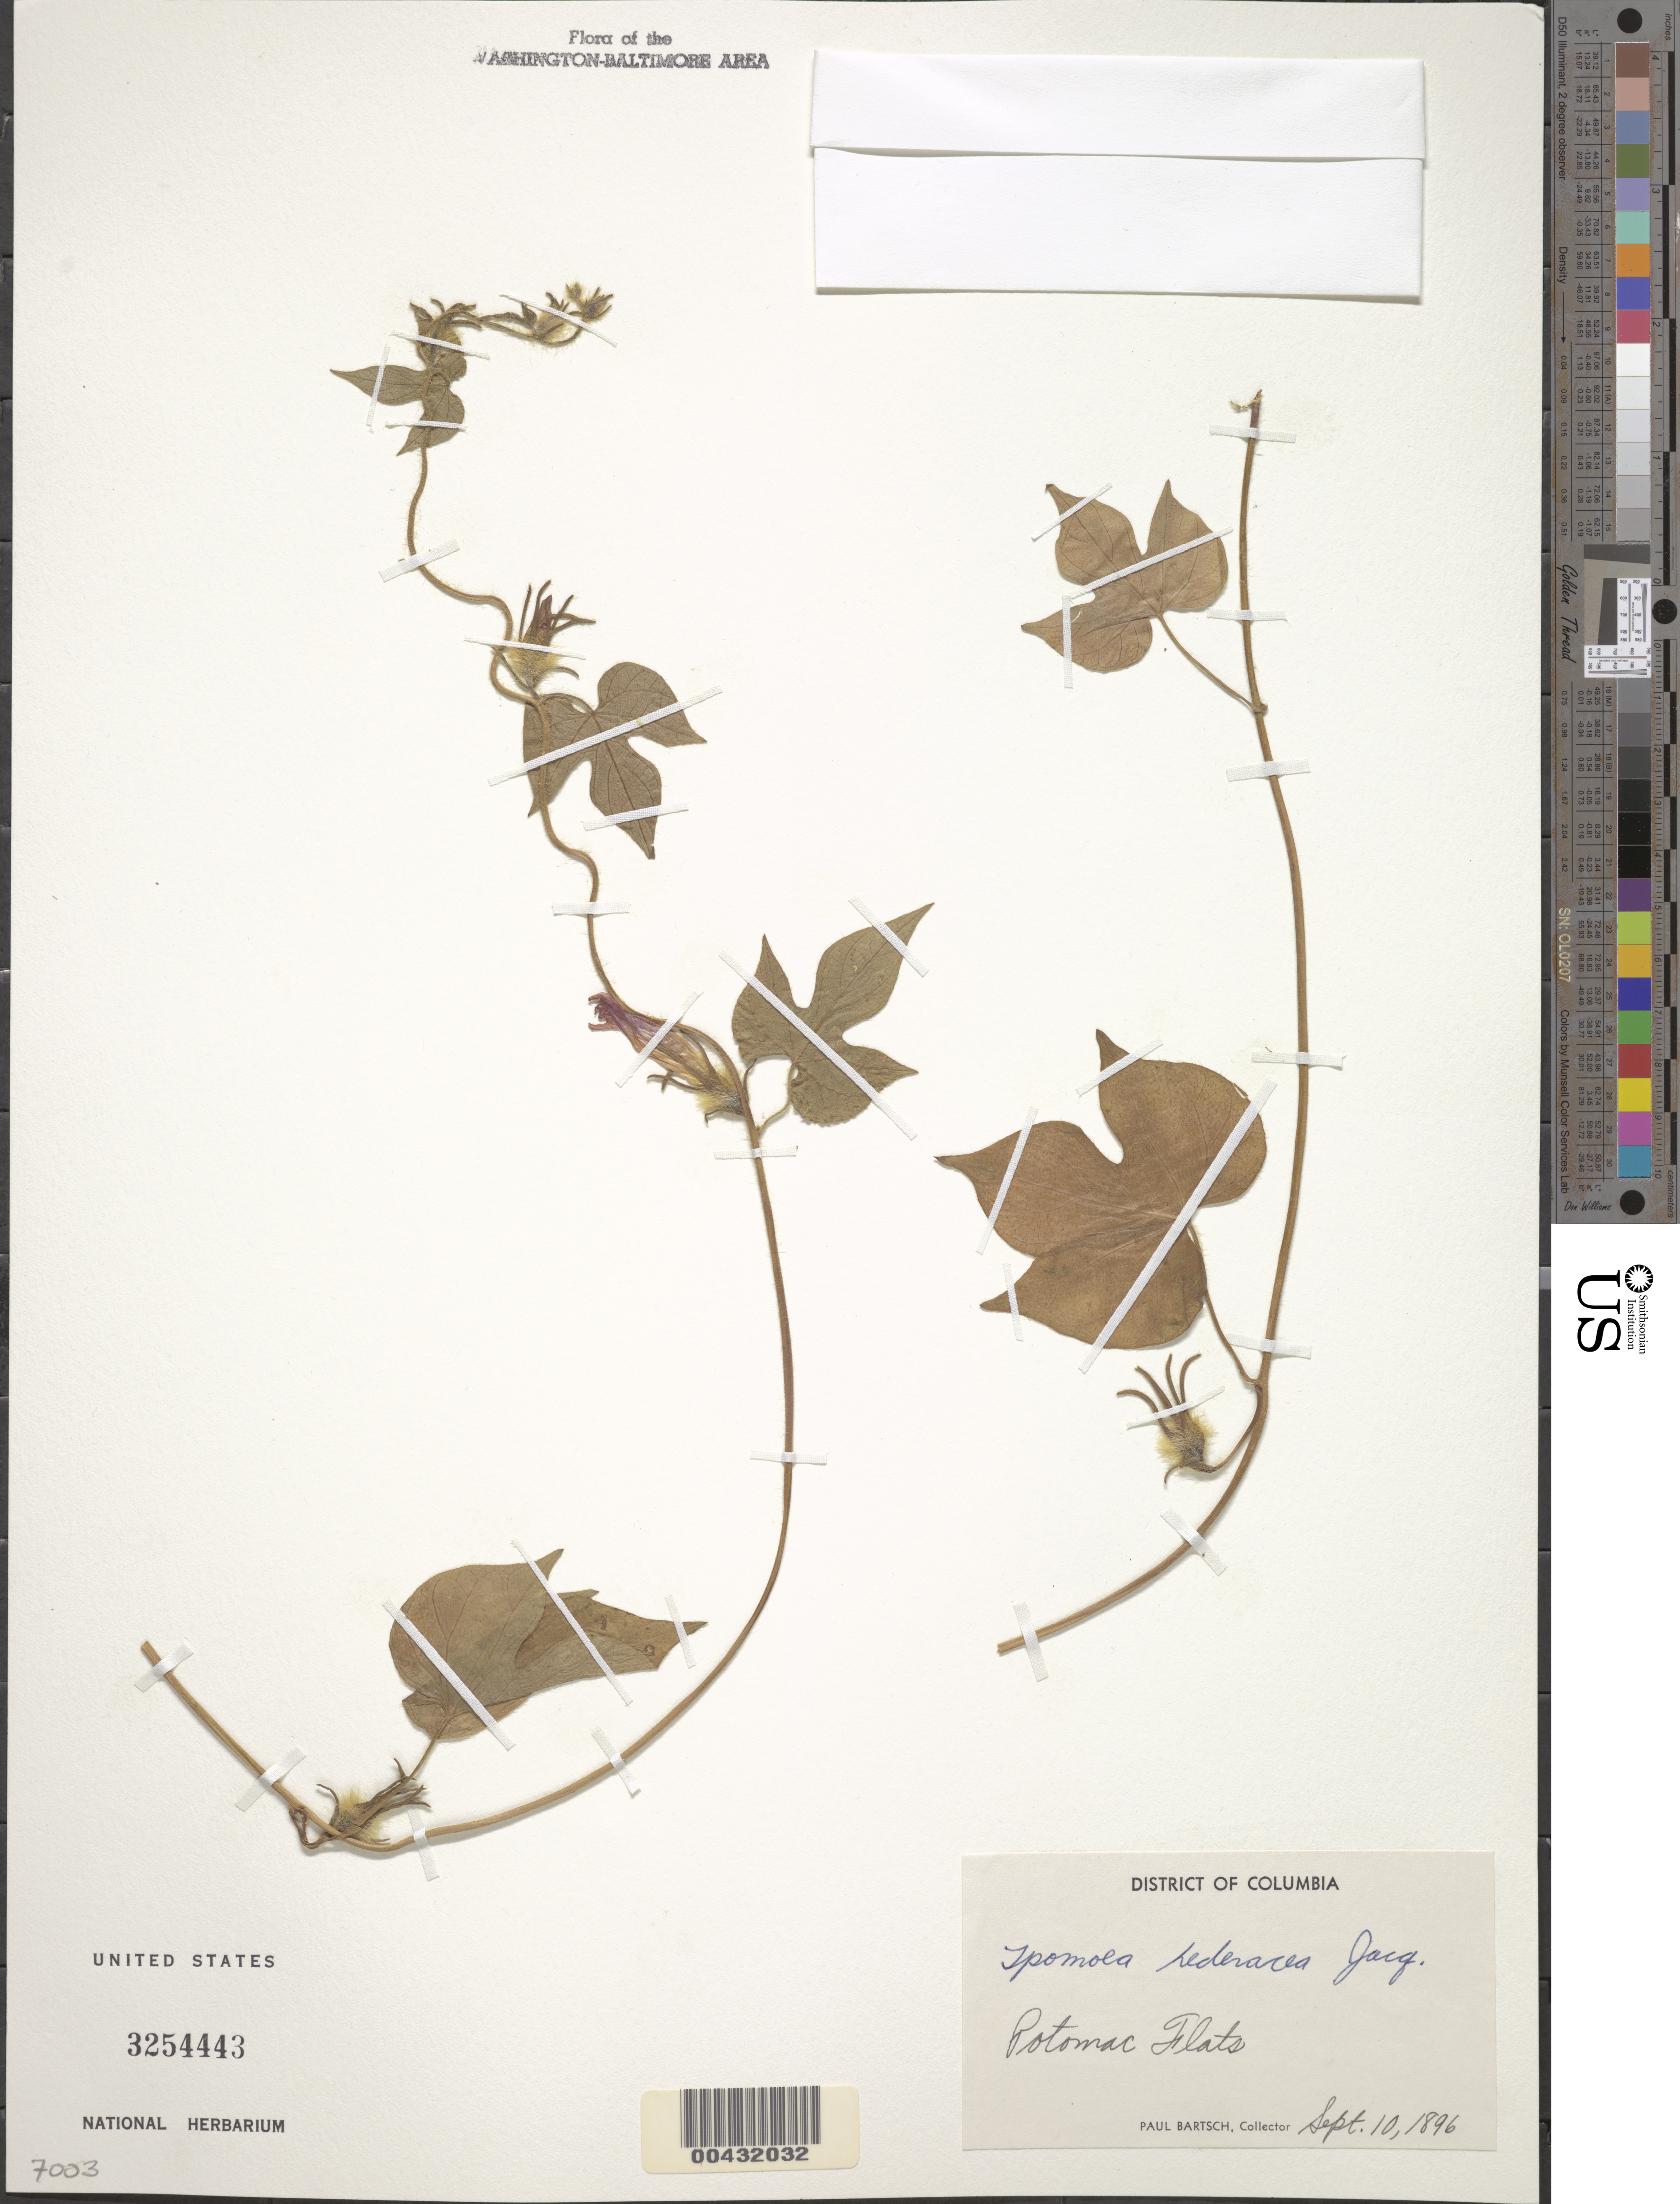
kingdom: Plantae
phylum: Tracheophyta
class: Magnoliopsida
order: Solanales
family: Convolvulaceae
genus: Ipomoea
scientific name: Ipomoea hederacea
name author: Jacq.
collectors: P. Bartsch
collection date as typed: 10 Sep 1896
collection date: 1896-09-10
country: United States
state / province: District of Columbia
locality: Potomac flats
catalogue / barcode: US 3254443